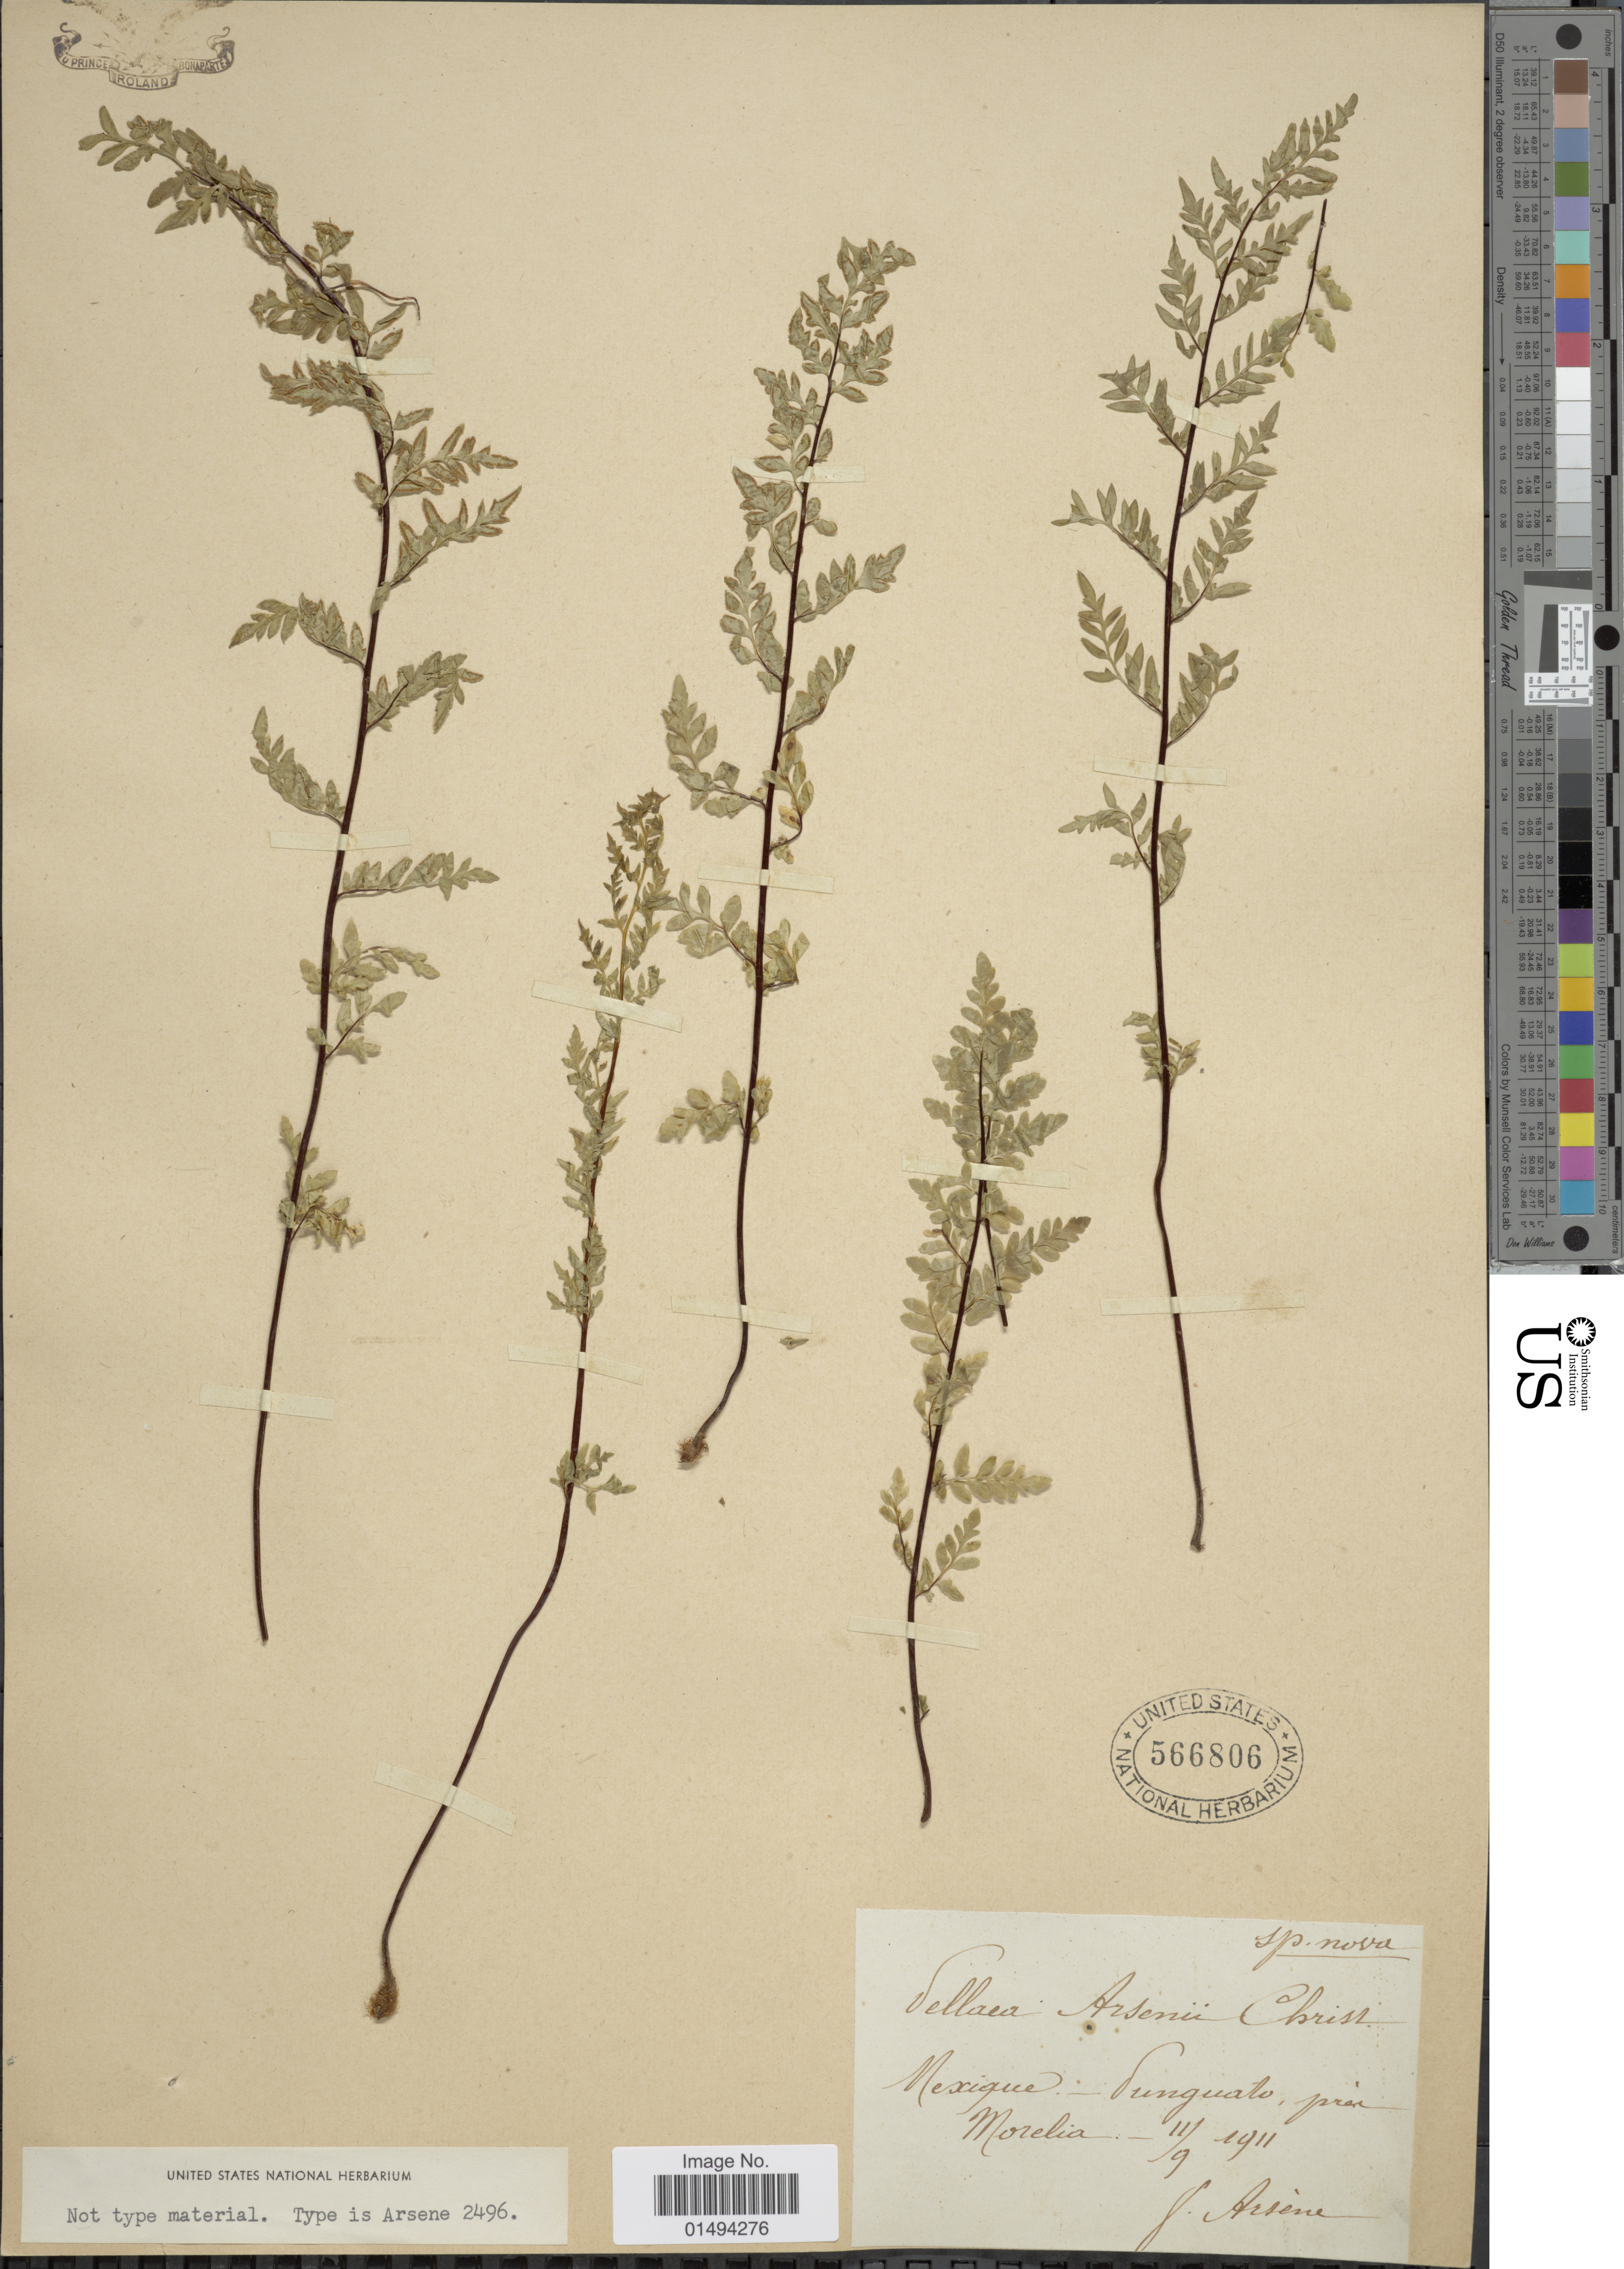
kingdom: Plantae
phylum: Tracheophyta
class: Polypodiopsida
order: Polypodiales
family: Pteridaceae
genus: Myriopteris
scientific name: Myriopteris allosuroides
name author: (Mett.) Grusz & Windham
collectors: F. Arsène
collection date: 1911-09-11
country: Mexico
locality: Punguato, pres Morelia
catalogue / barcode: US 566806